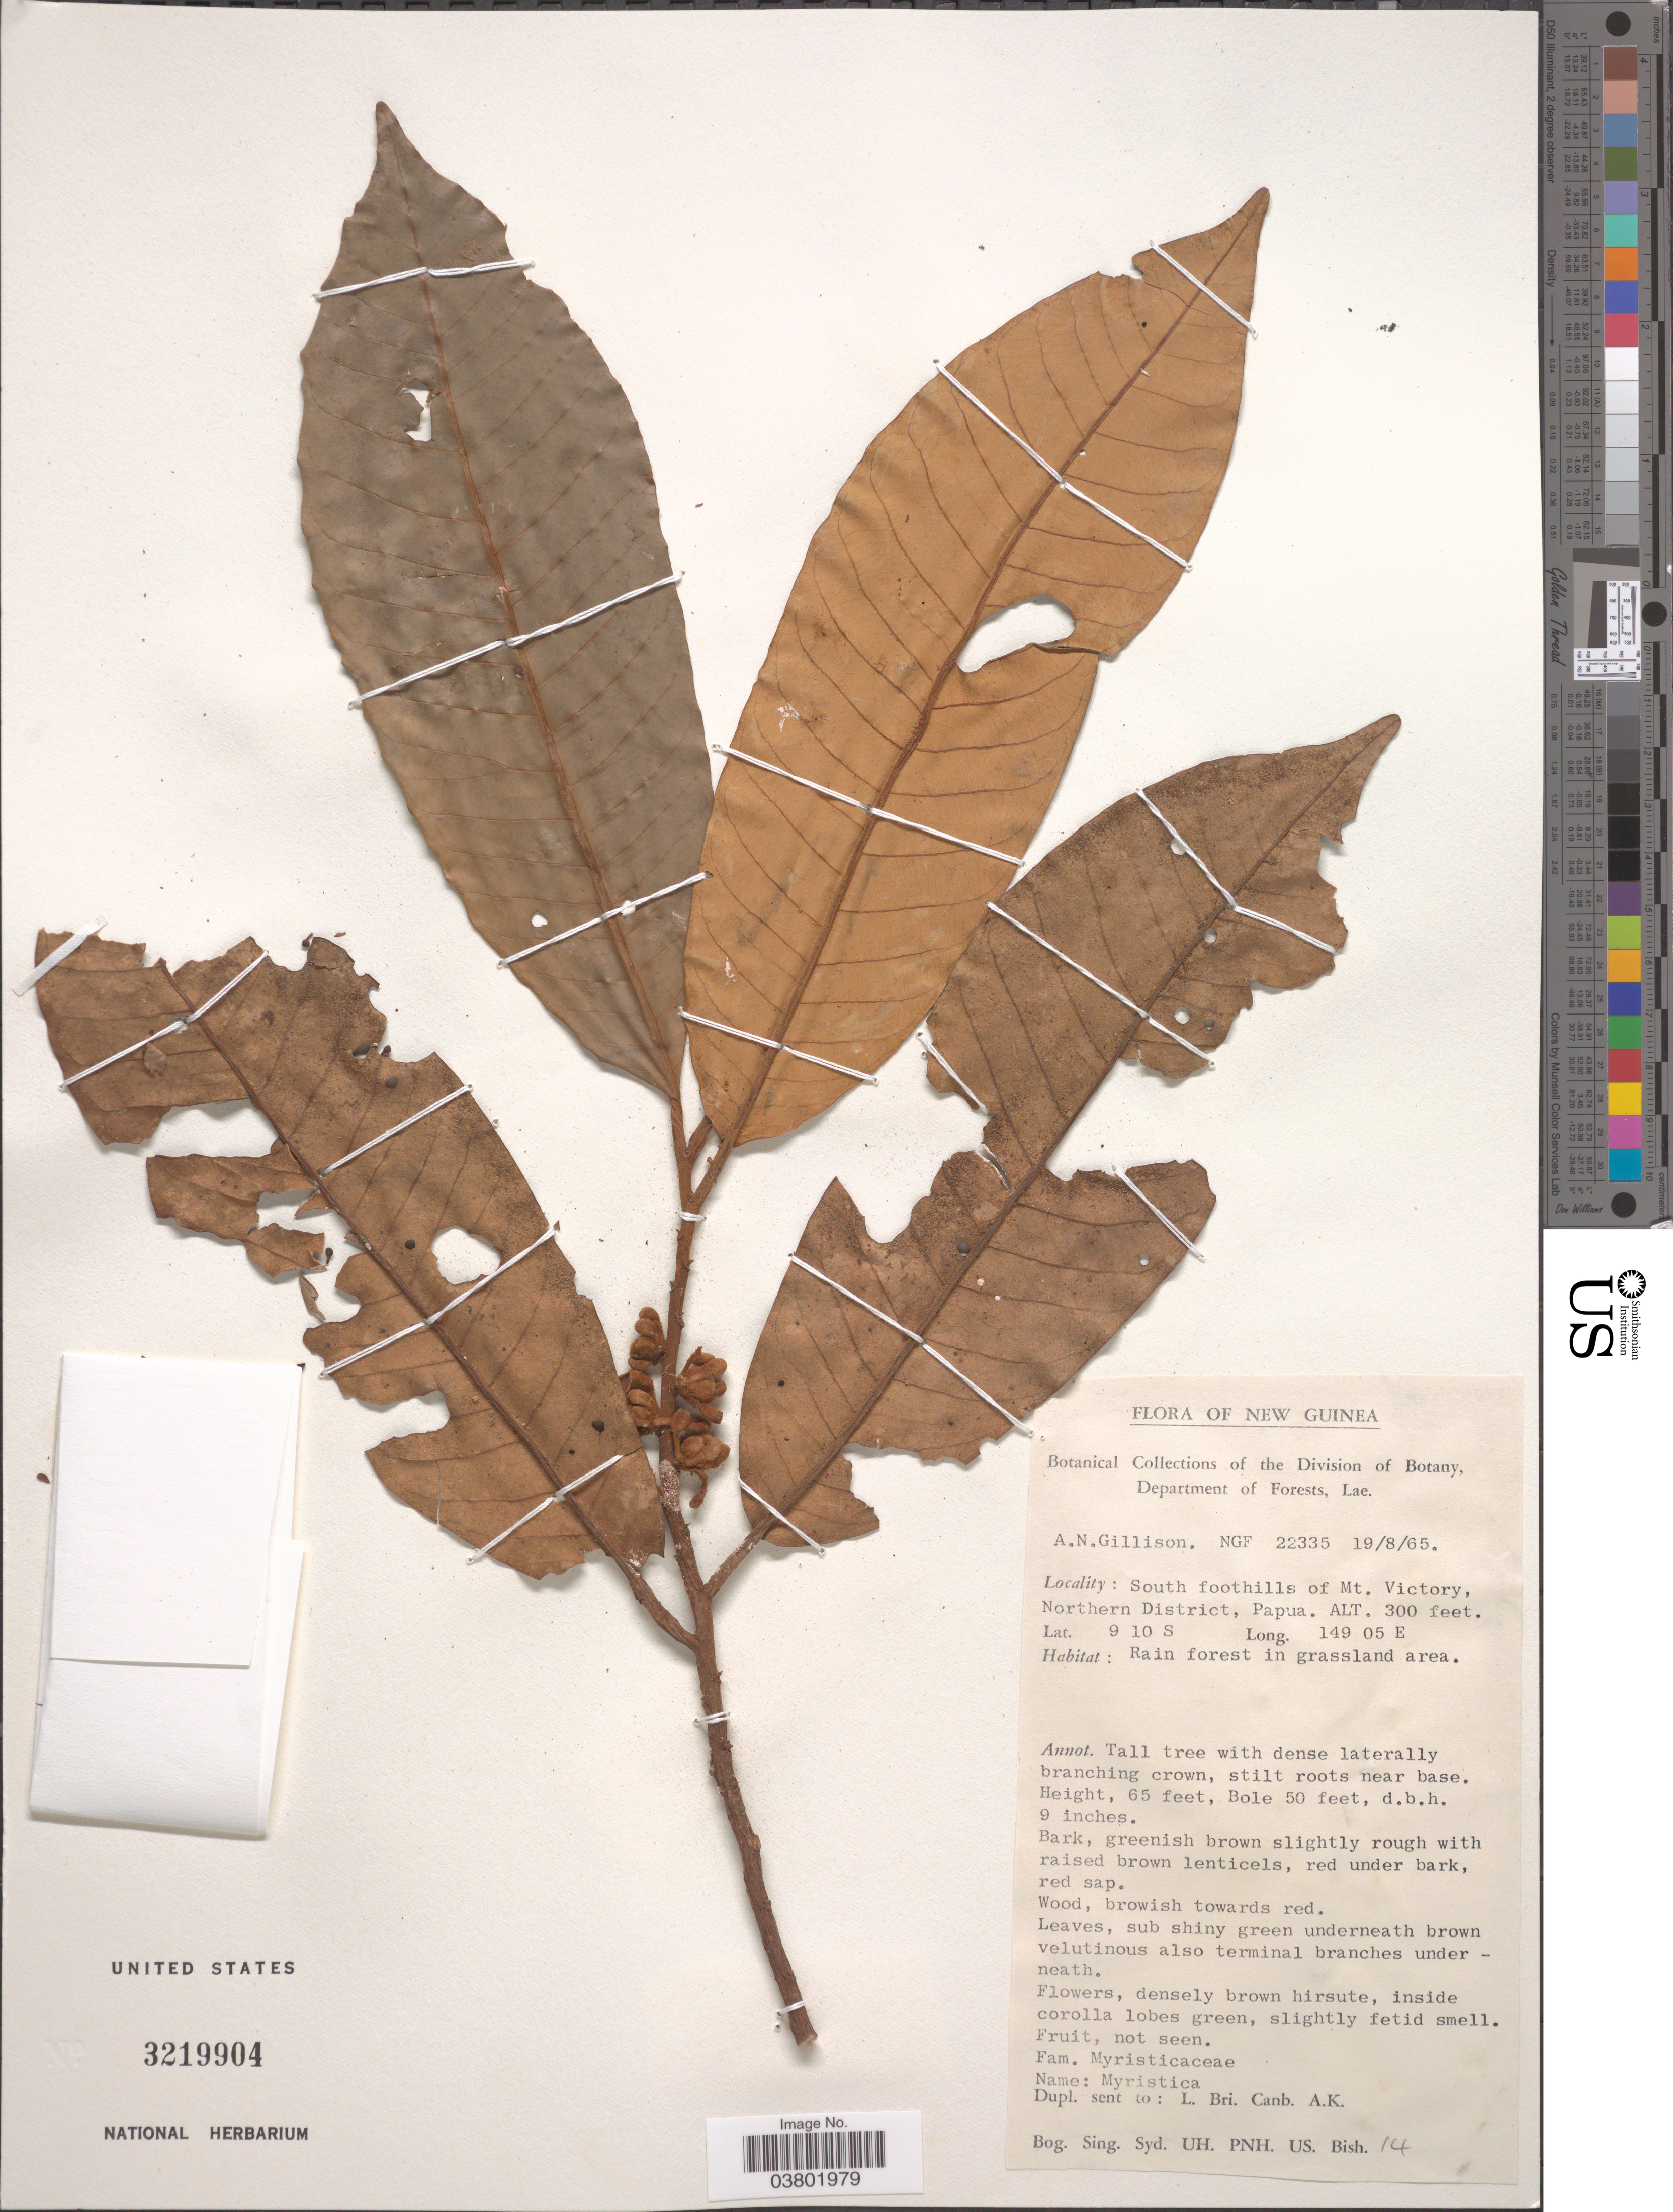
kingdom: Plantae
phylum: Tracheophyta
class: Magnoliopsida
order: Magnoliales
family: Myristicaceae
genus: Myristica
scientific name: Myristica sp.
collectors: A. Gillison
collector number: NGF 22335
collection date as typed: Transcribed d/m/y: 19/8/65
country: Papua New Guinea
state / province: Northern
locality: New Guinea. South foothills of Mt. Victory, Northern District, Papua.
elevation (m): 91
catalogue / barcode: US 3219904